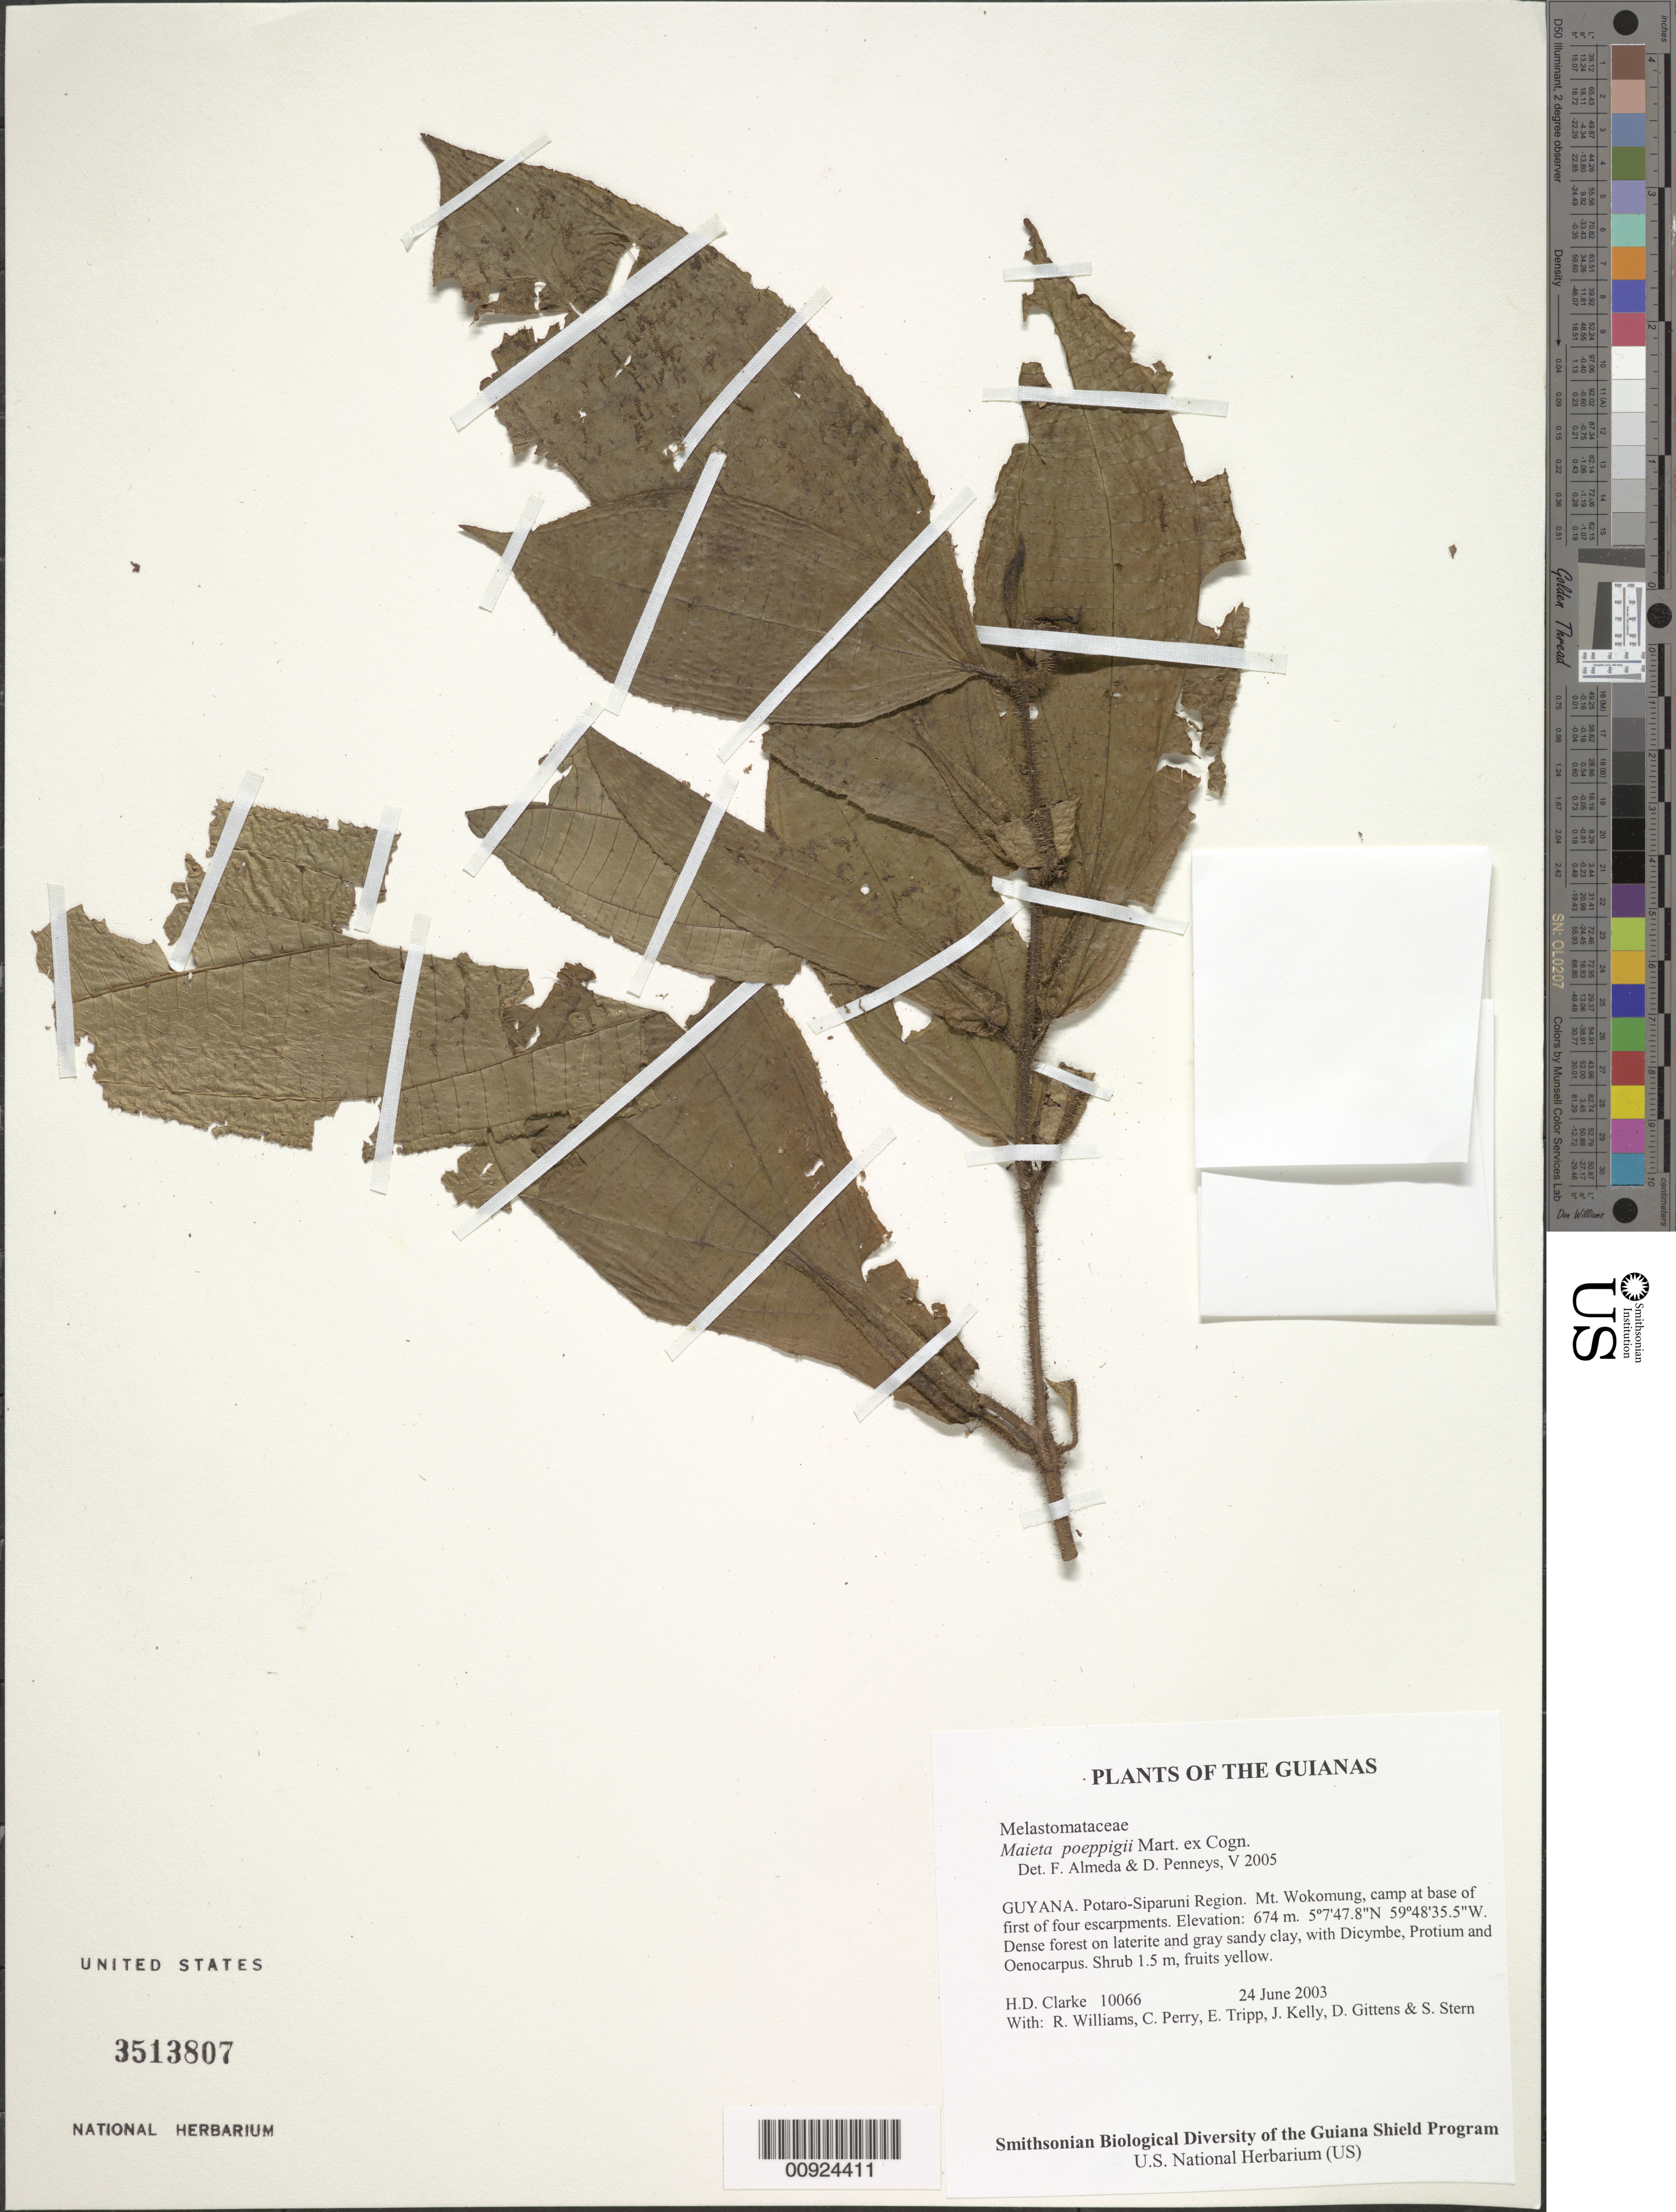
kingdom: Plantae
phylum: Tracheophyta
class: Magnoliopsida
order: Myrtales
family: Melastomataceae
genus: Maieta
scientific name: Maieta poeppigii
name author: Mart. ex Cogn.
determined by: Almeda, F.; Penneys, D. S.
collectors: H. D. Clarke, R. Williams, C. Perry, E. Tripp, J. Kelly, D. Gittens & S. R. Stern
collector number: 10066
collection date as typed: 24 June 2003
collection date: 2003-06-24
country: Guyana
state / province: Potaro-Siparuni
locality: Mt. Wokomung, camp at base of first of four escarpments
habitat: Dense forest on laterite and gray sandy clay, with Dicymbe, Protium and Oenocarpus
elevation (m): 674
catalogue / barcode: US 3513807